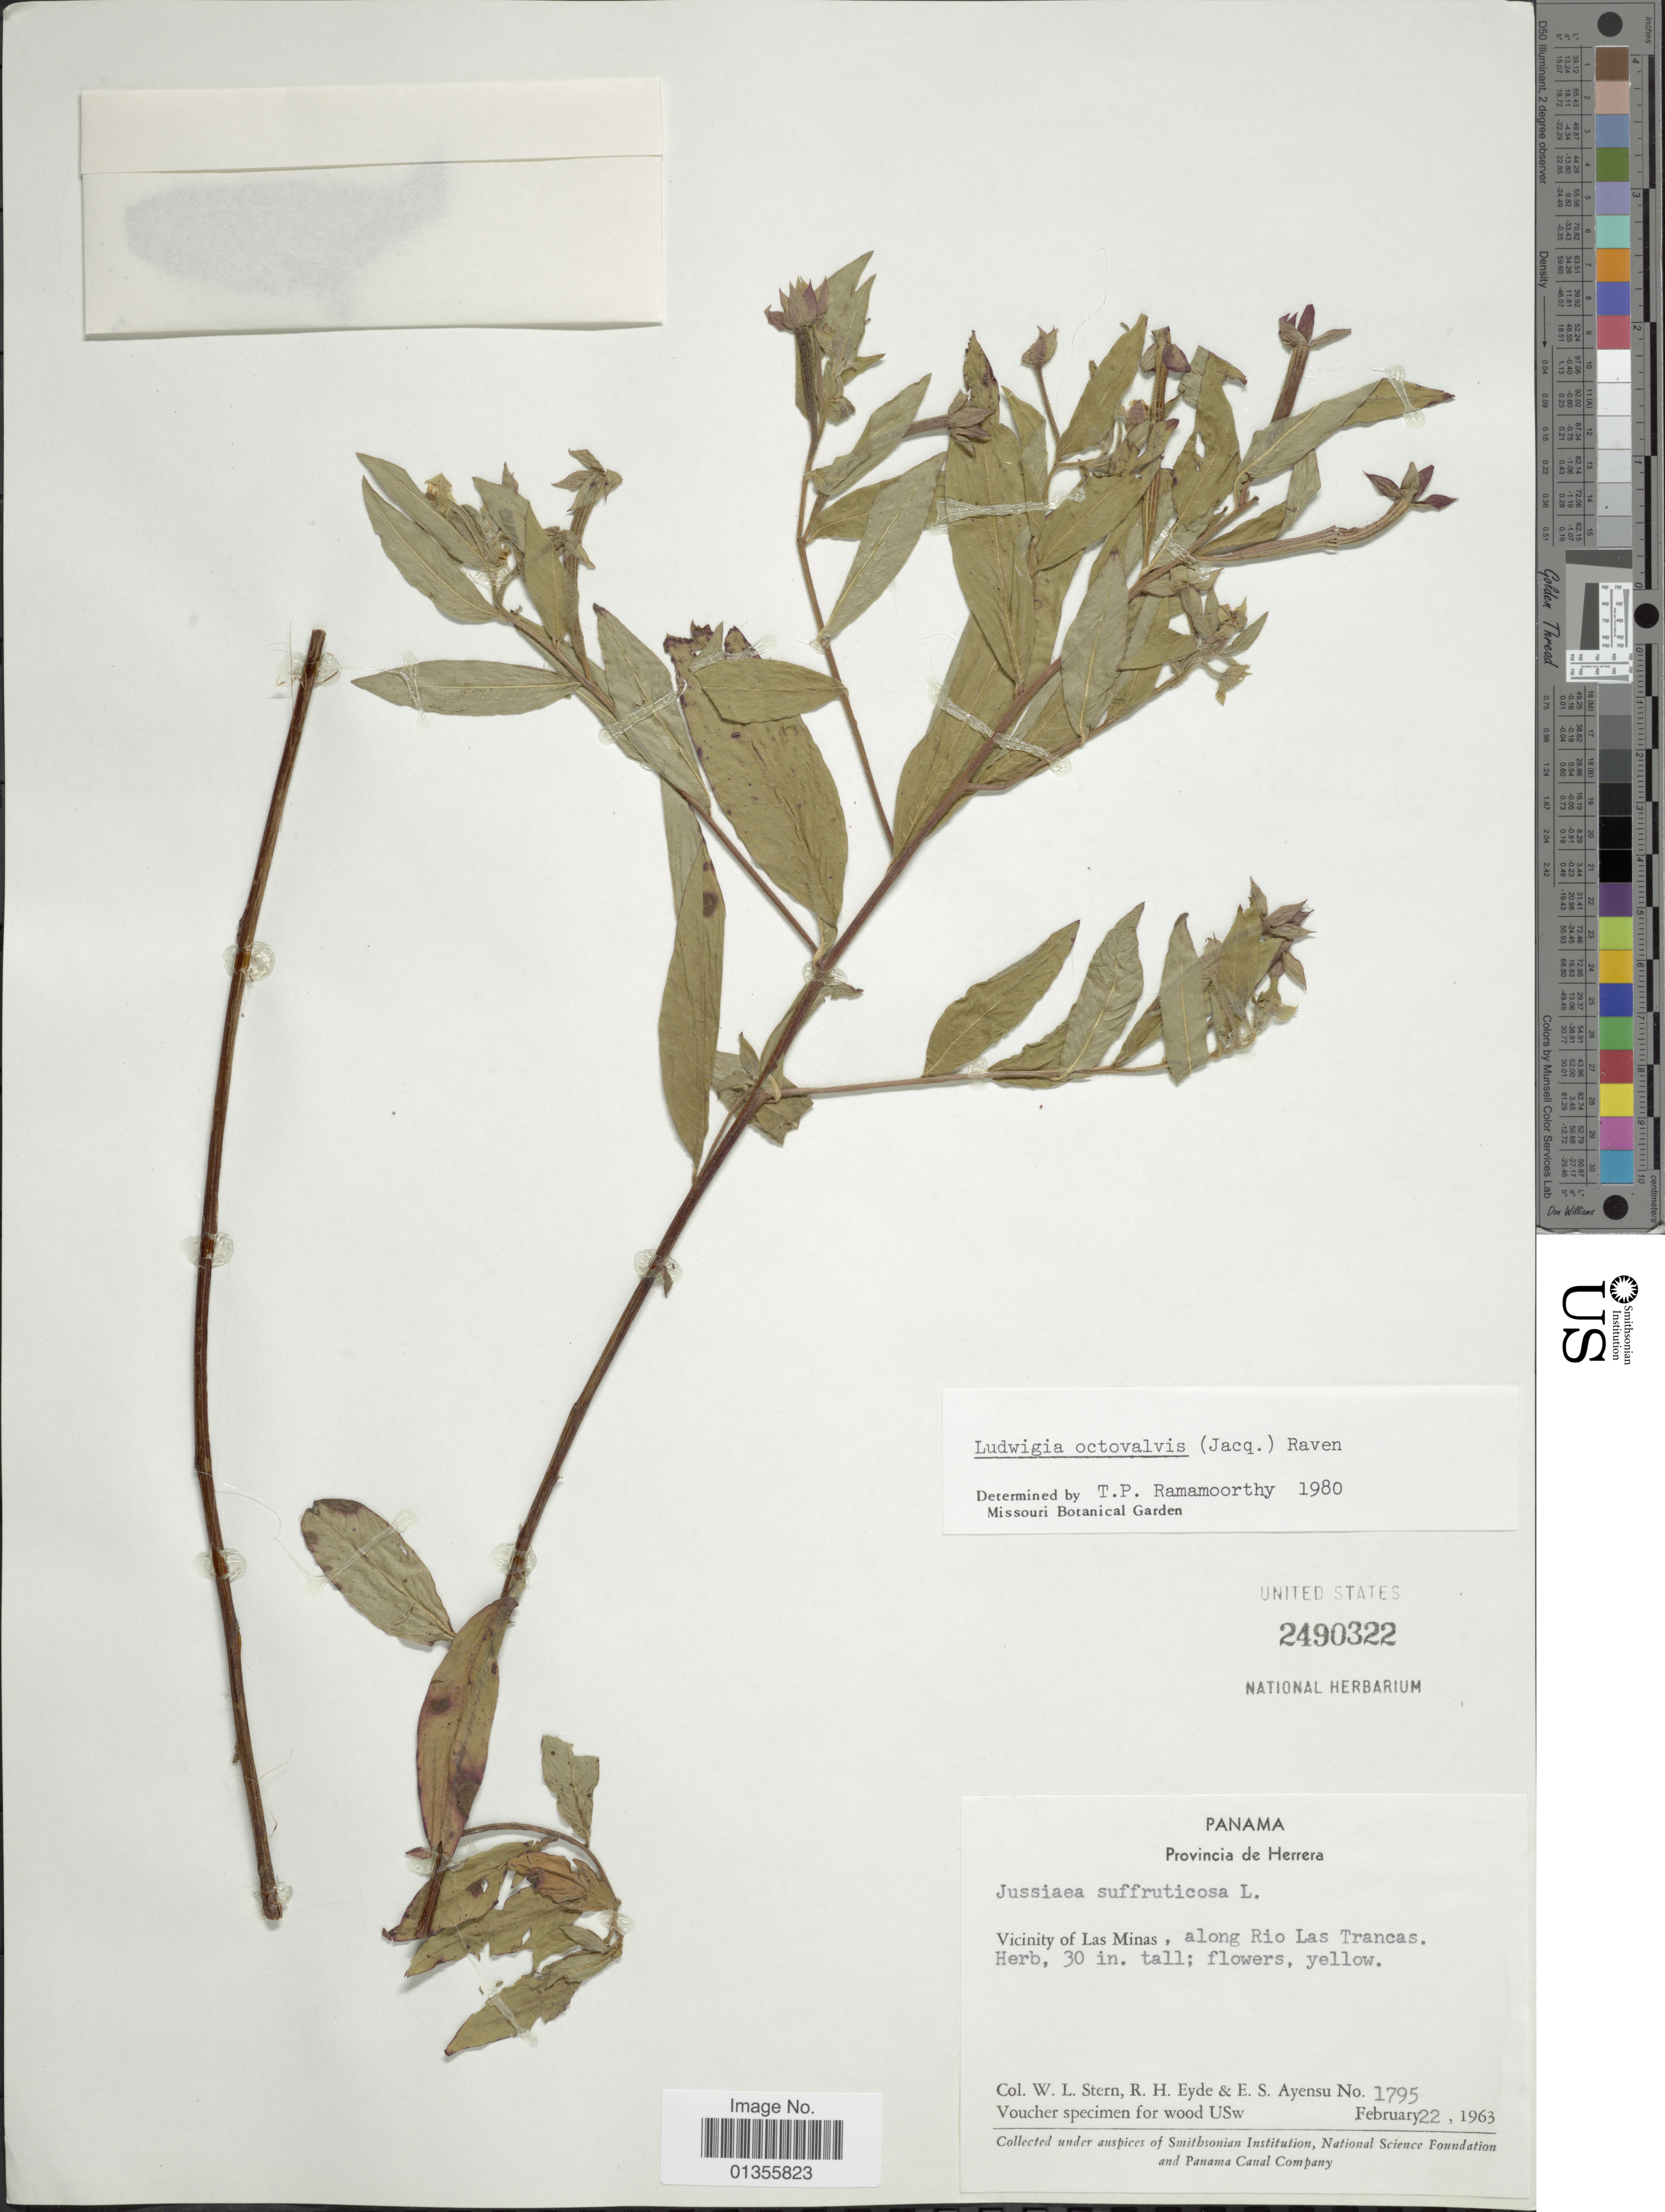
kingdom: Plantae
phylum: Tracheophyta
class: Magnoliopsida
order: Myrtales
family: Onagraceae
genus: Ludwigia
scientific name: Ludwigia octovalvis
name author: (Jacq.) P.H. Raven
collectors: W. L. Stern, R. H. Eyde & E. S. Ayensu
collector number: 1795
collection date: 1963-02-22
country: Panama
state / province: Herrera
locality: Provincia de Herrera. Vicinity of Las Minas, along Rio Las Trancas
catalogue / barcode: US 2490322